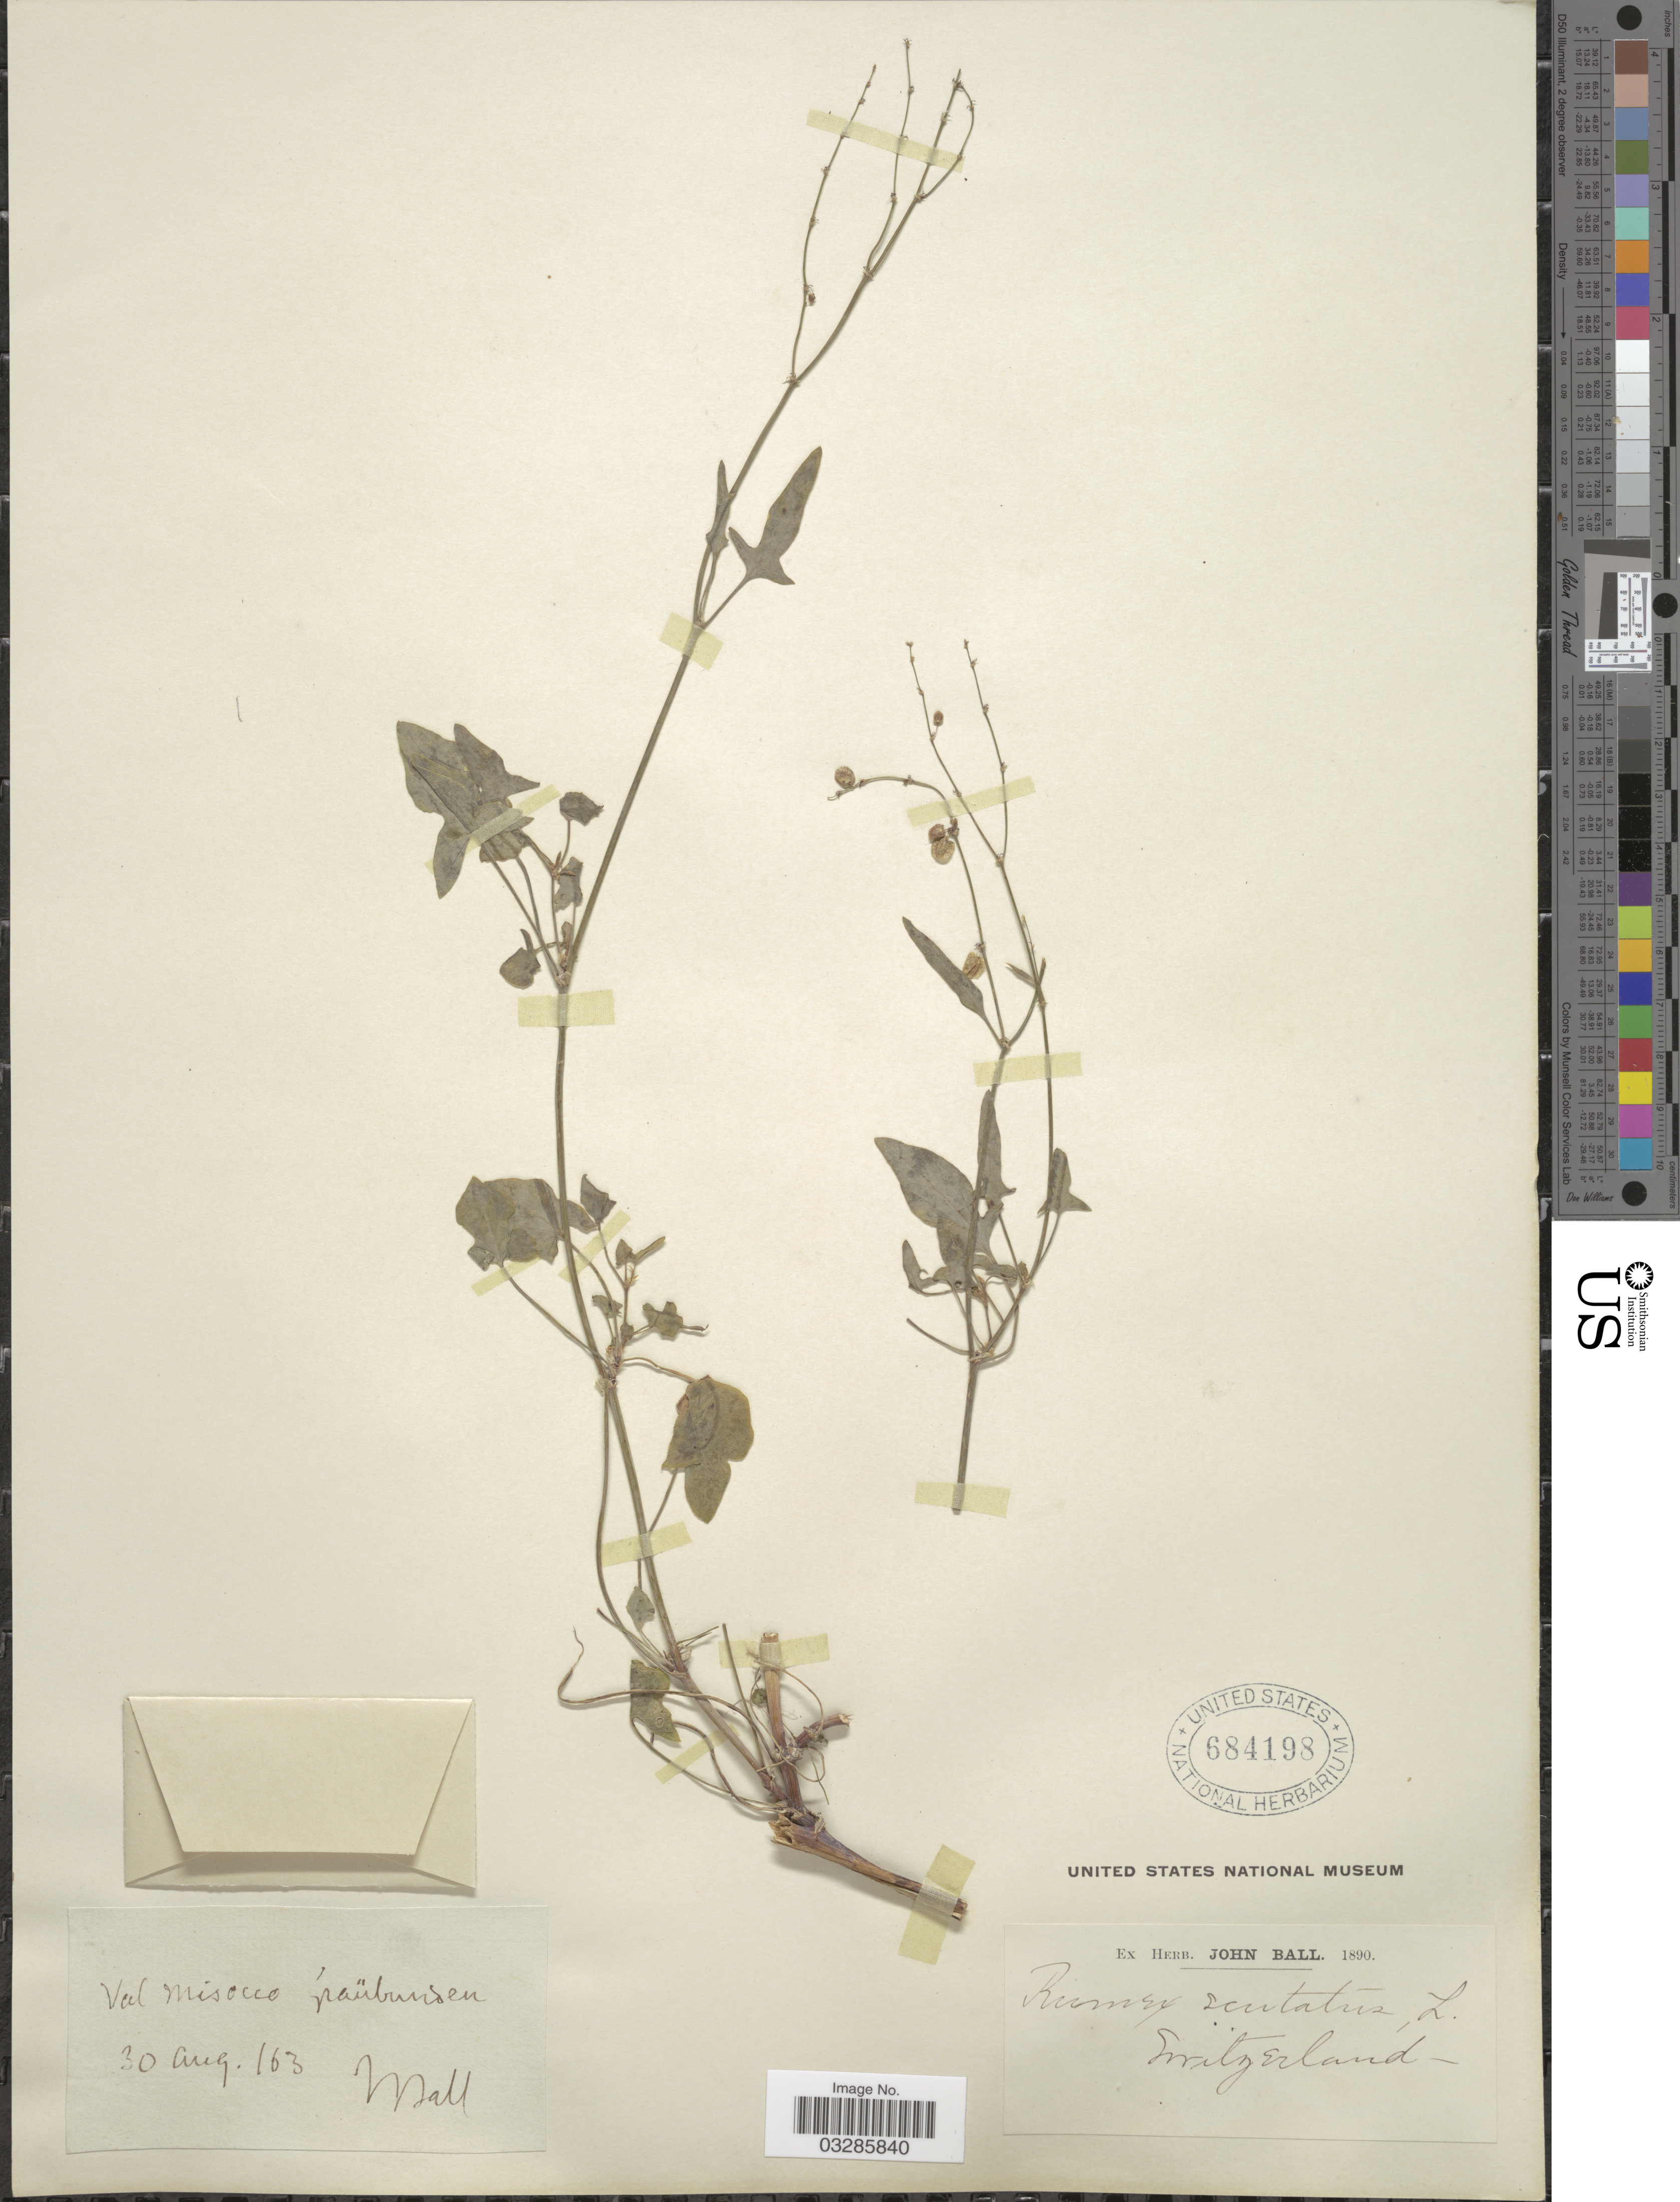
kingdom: Plantae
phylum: Tracheophyta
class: Magnoliopsida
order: Caryophyllales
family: Polygonaceae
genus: Rumex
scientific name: Rumex scutatus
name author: L.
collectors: J. Ball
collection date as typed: Transcribed d/m/y: 30/8/63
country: Switzerland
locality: Val Misocco, Graübunden.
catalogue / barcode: US 684198